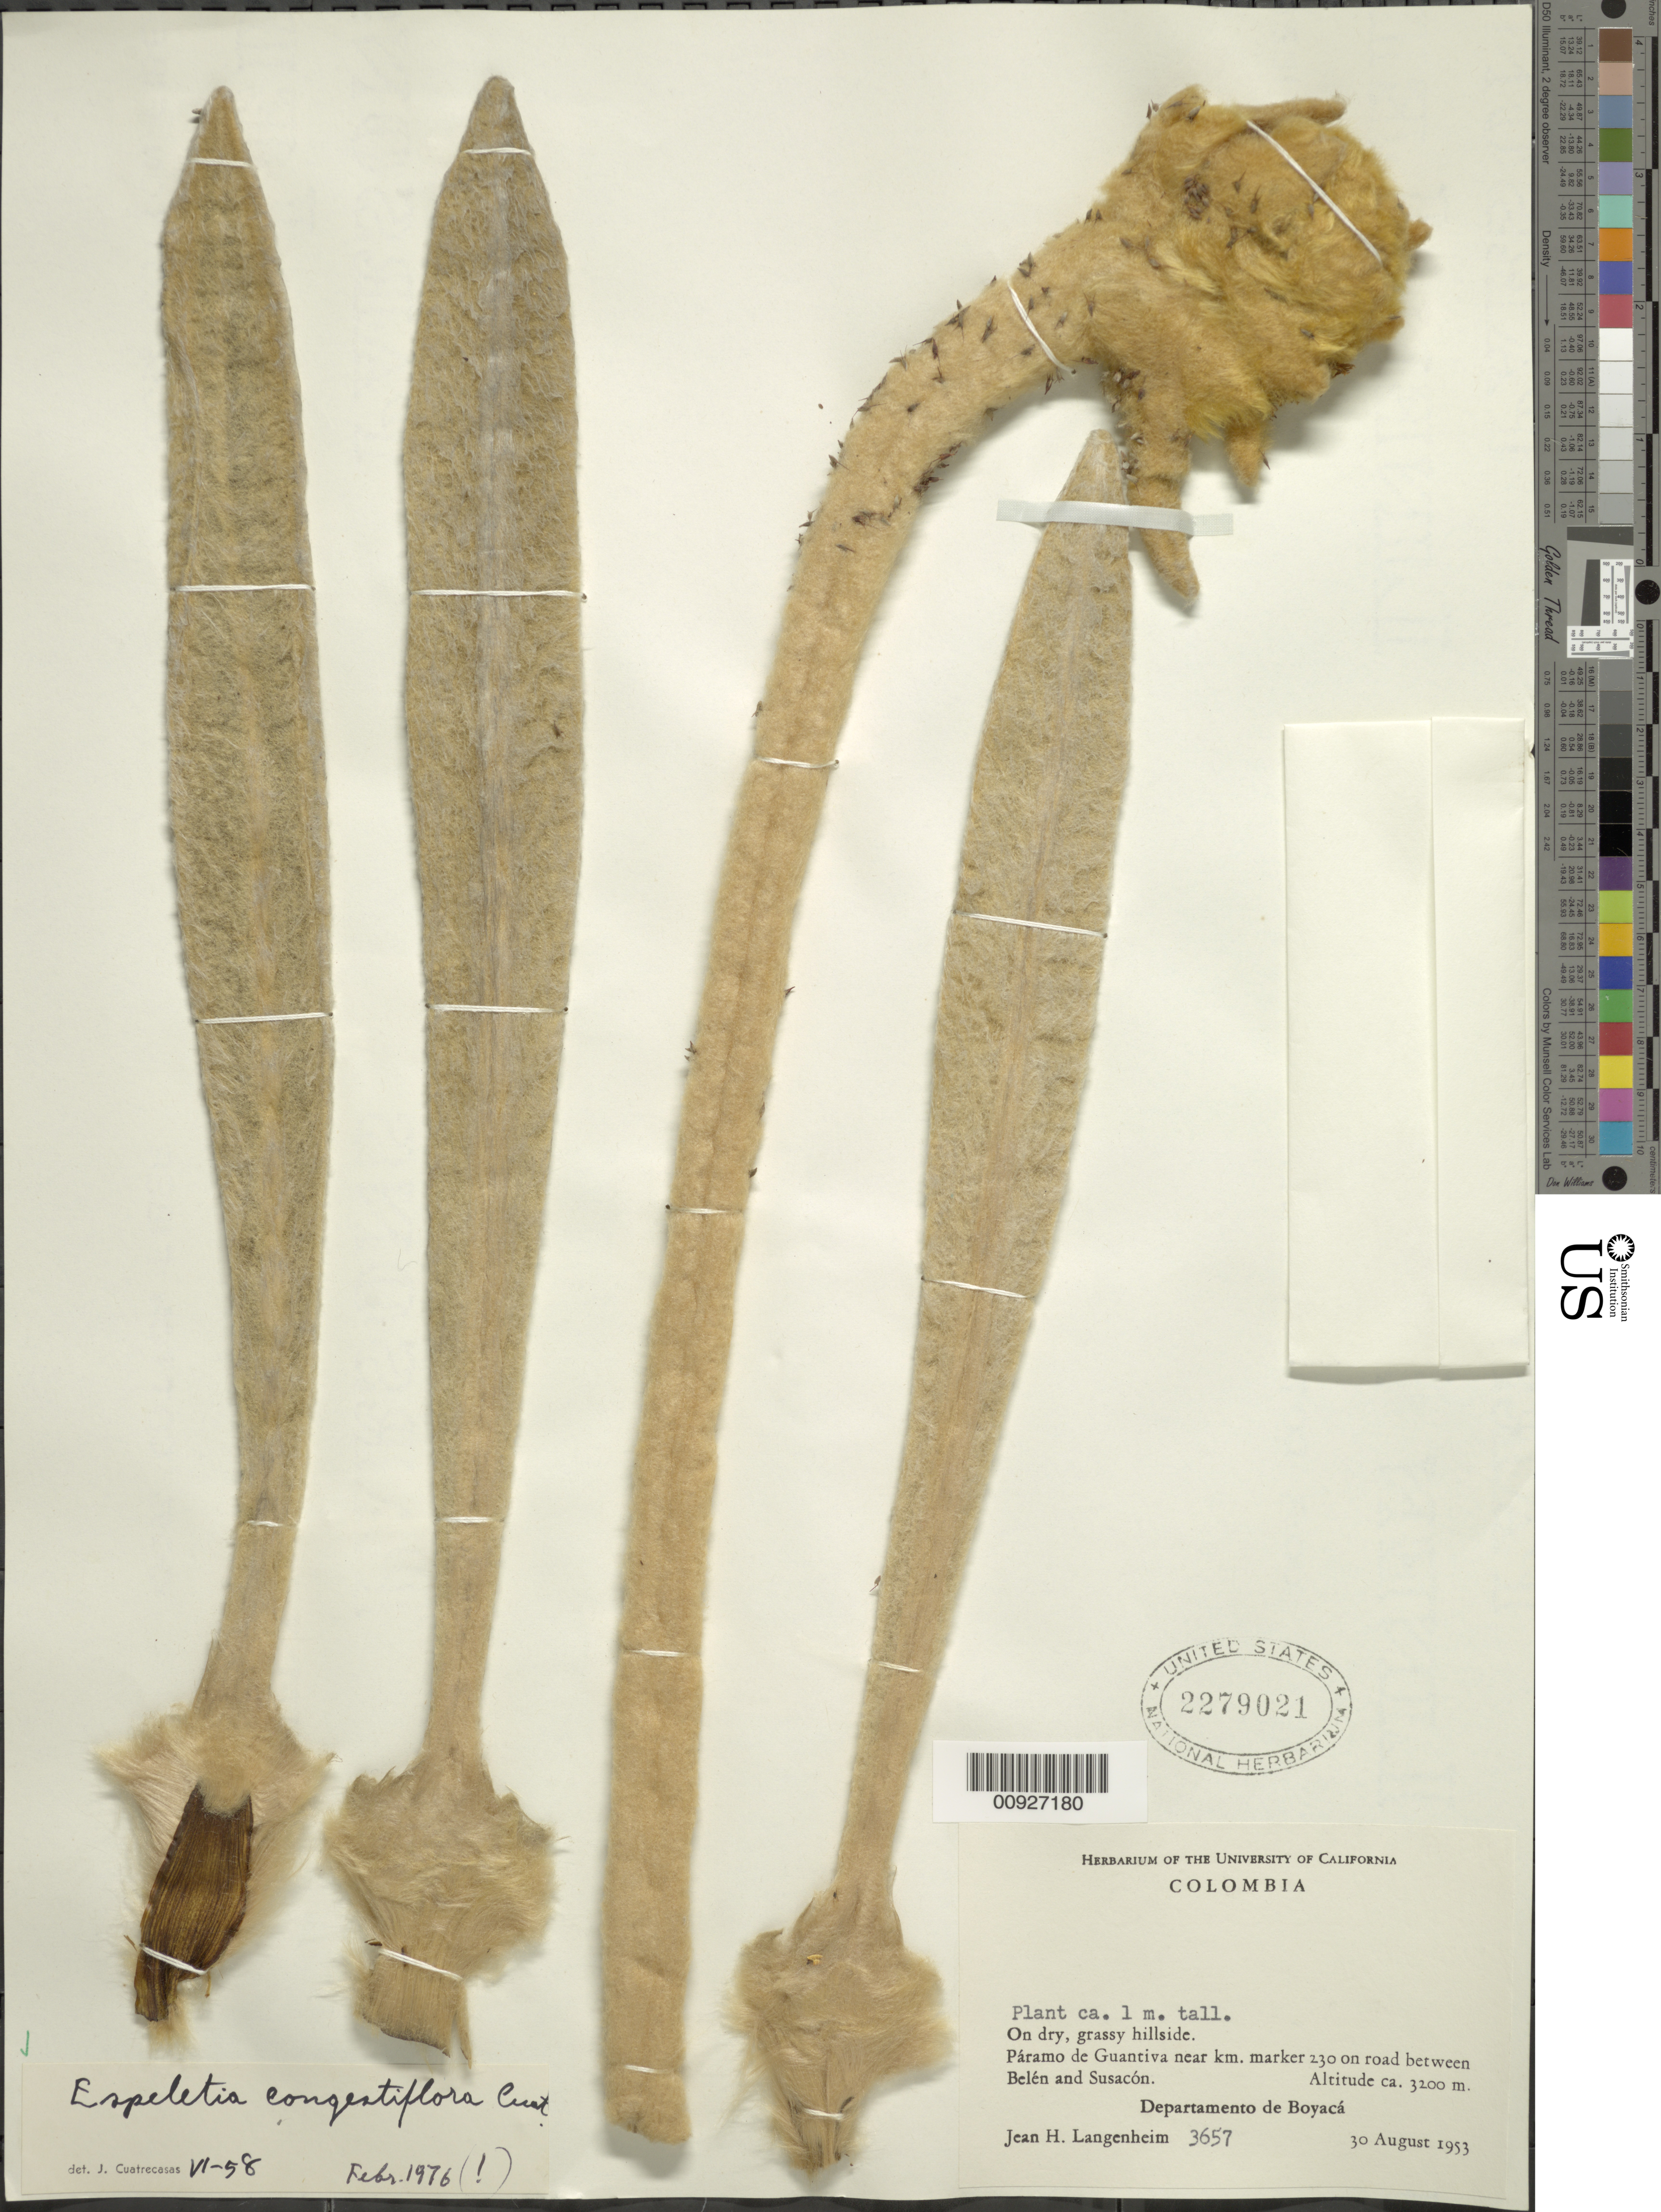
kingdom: Plantae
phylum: Tracheophyta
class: Magnoliopsida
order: Asterales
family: Asteraceae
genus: Espeletia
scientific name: Espeletia congestiflora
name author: Cuatrec.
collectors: J. H. Langenheim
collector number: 3657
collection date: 1953-08-30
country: Colombia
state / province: Boyacá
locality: P. de Guántiva. Páramo de Guantiva near km. Marker 230 on road between Belén and Susacón.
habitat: On dry, grassy hillside.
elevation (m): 3200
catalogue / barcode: US 2279021